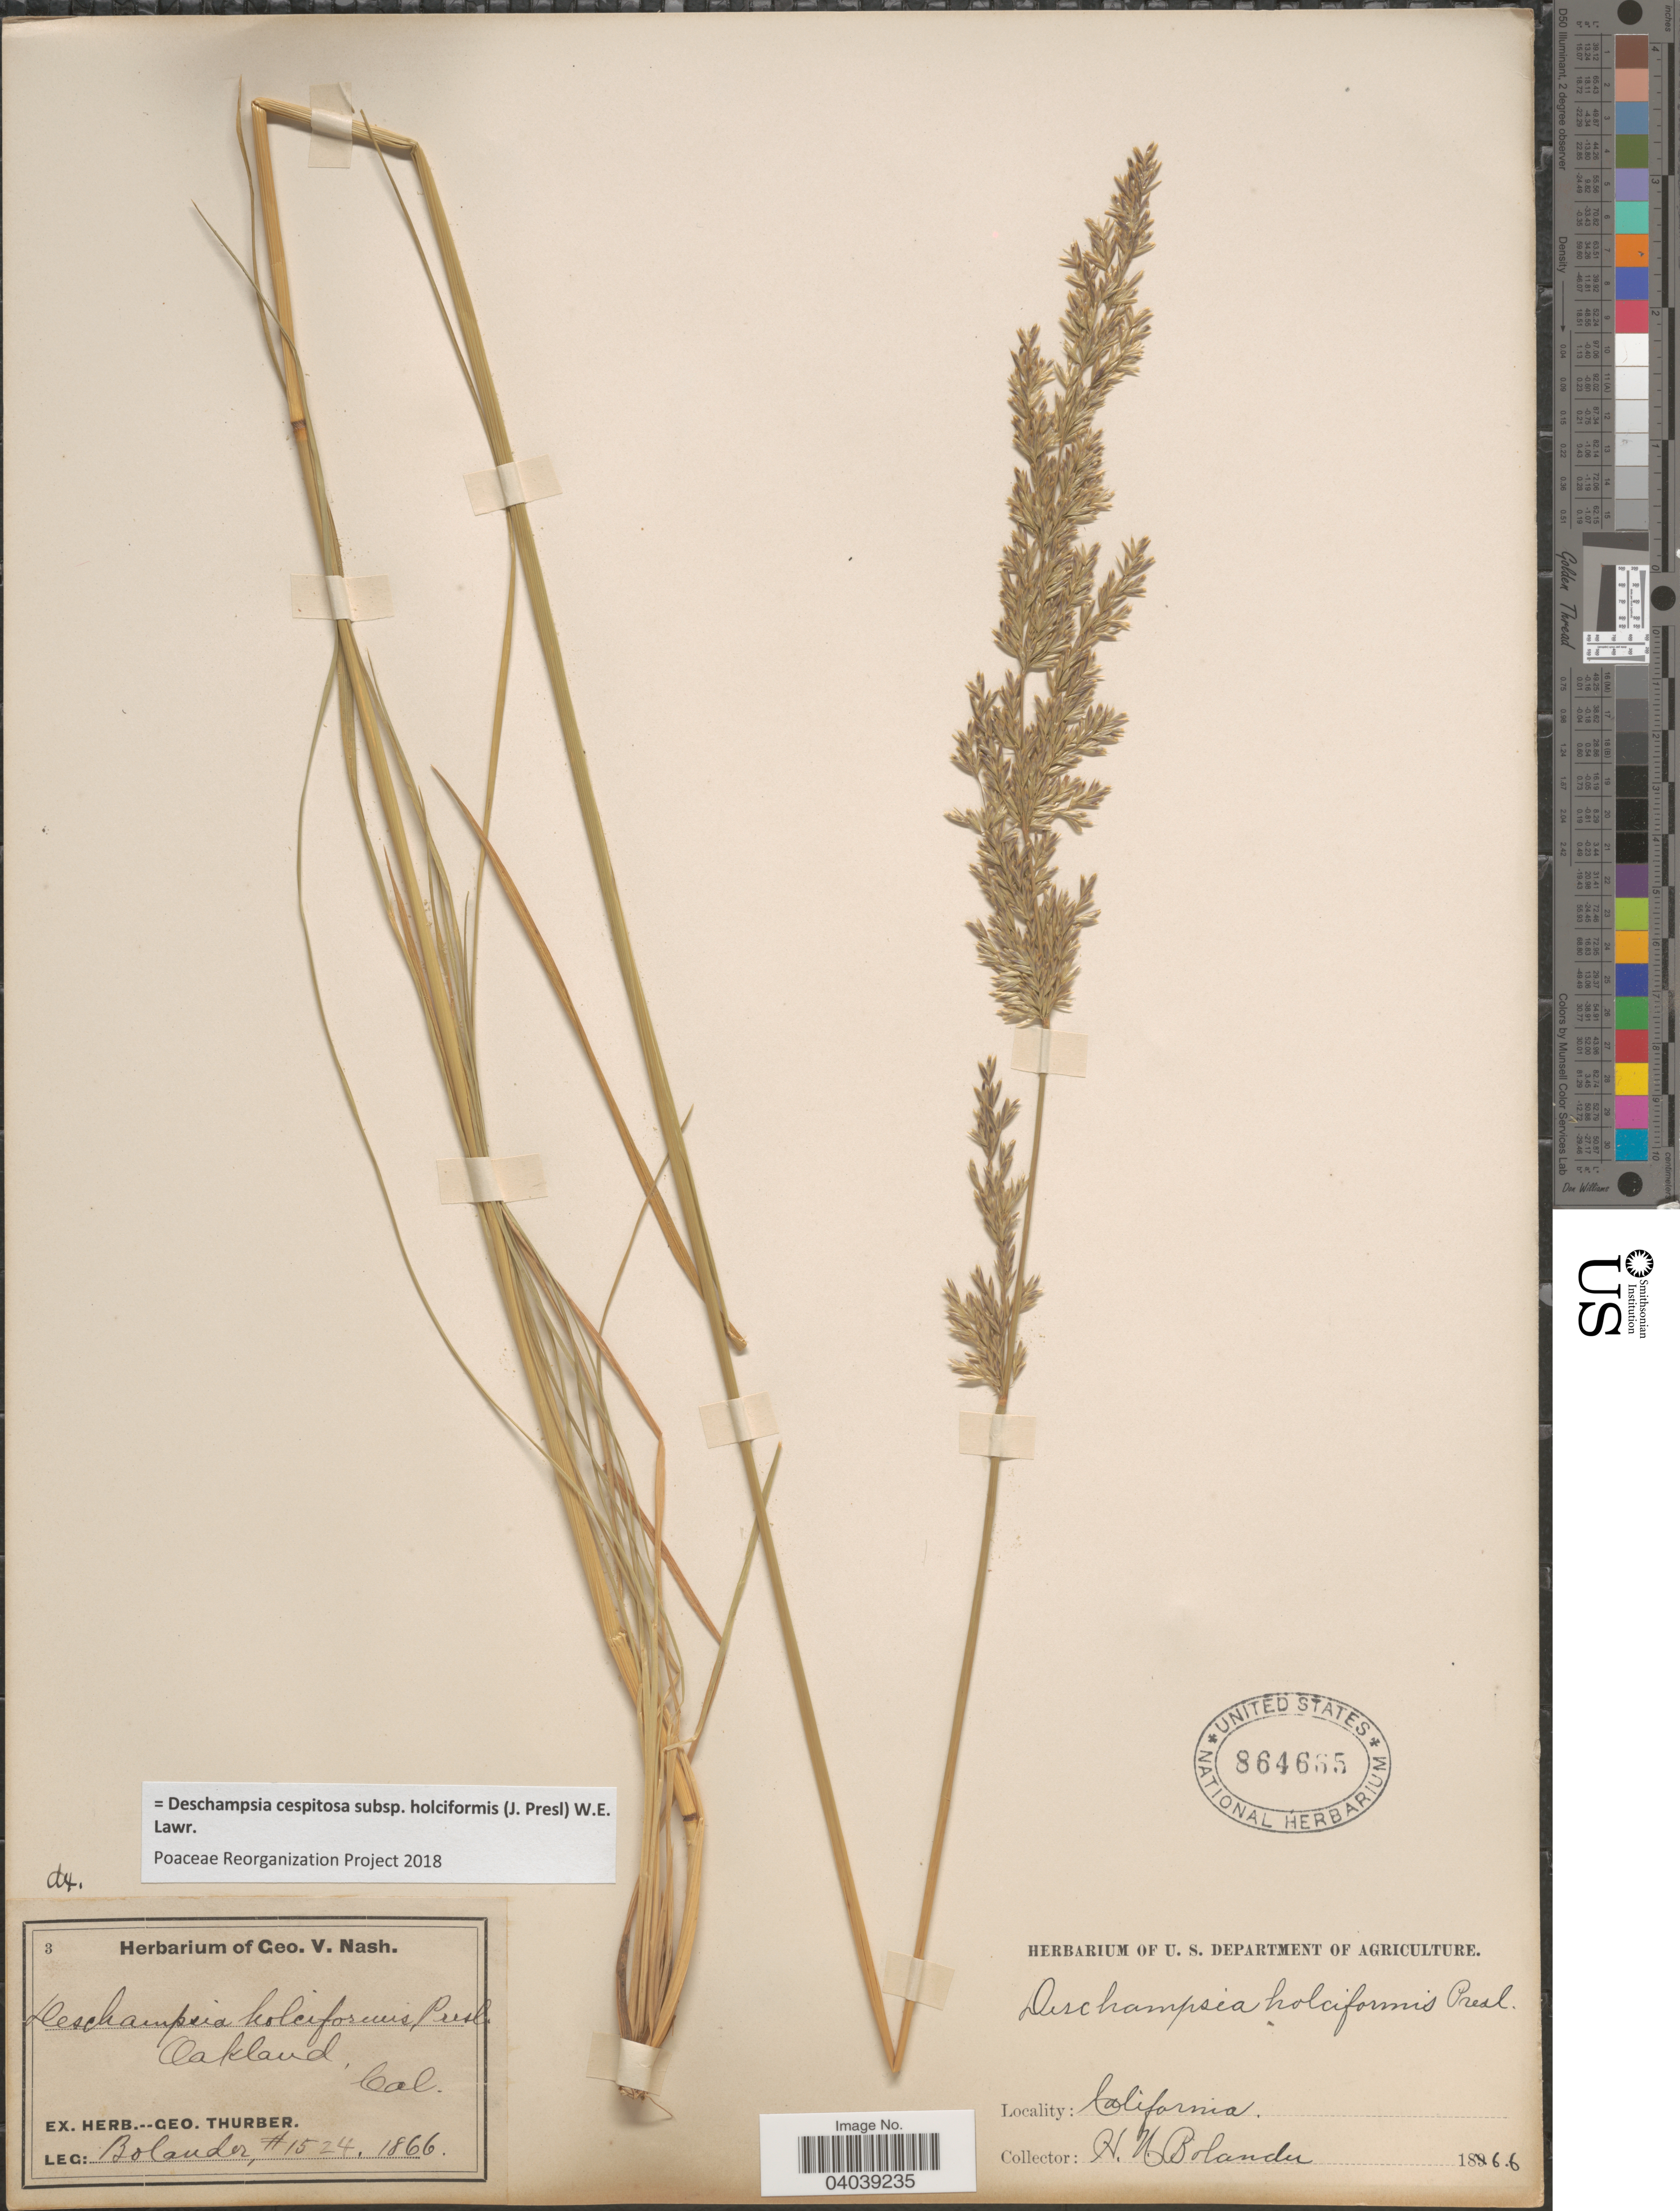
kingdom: Plantae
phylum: Tracheophyta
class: Liliopsida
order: Poales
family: Poaceae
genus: Deschampsia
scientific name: Deschampsia cespitosa subsp. holciformis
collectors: H. Bolander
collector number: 1524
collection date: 1866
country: United States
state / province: California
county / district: Alameda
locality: Oakland.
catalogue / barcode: US 864665